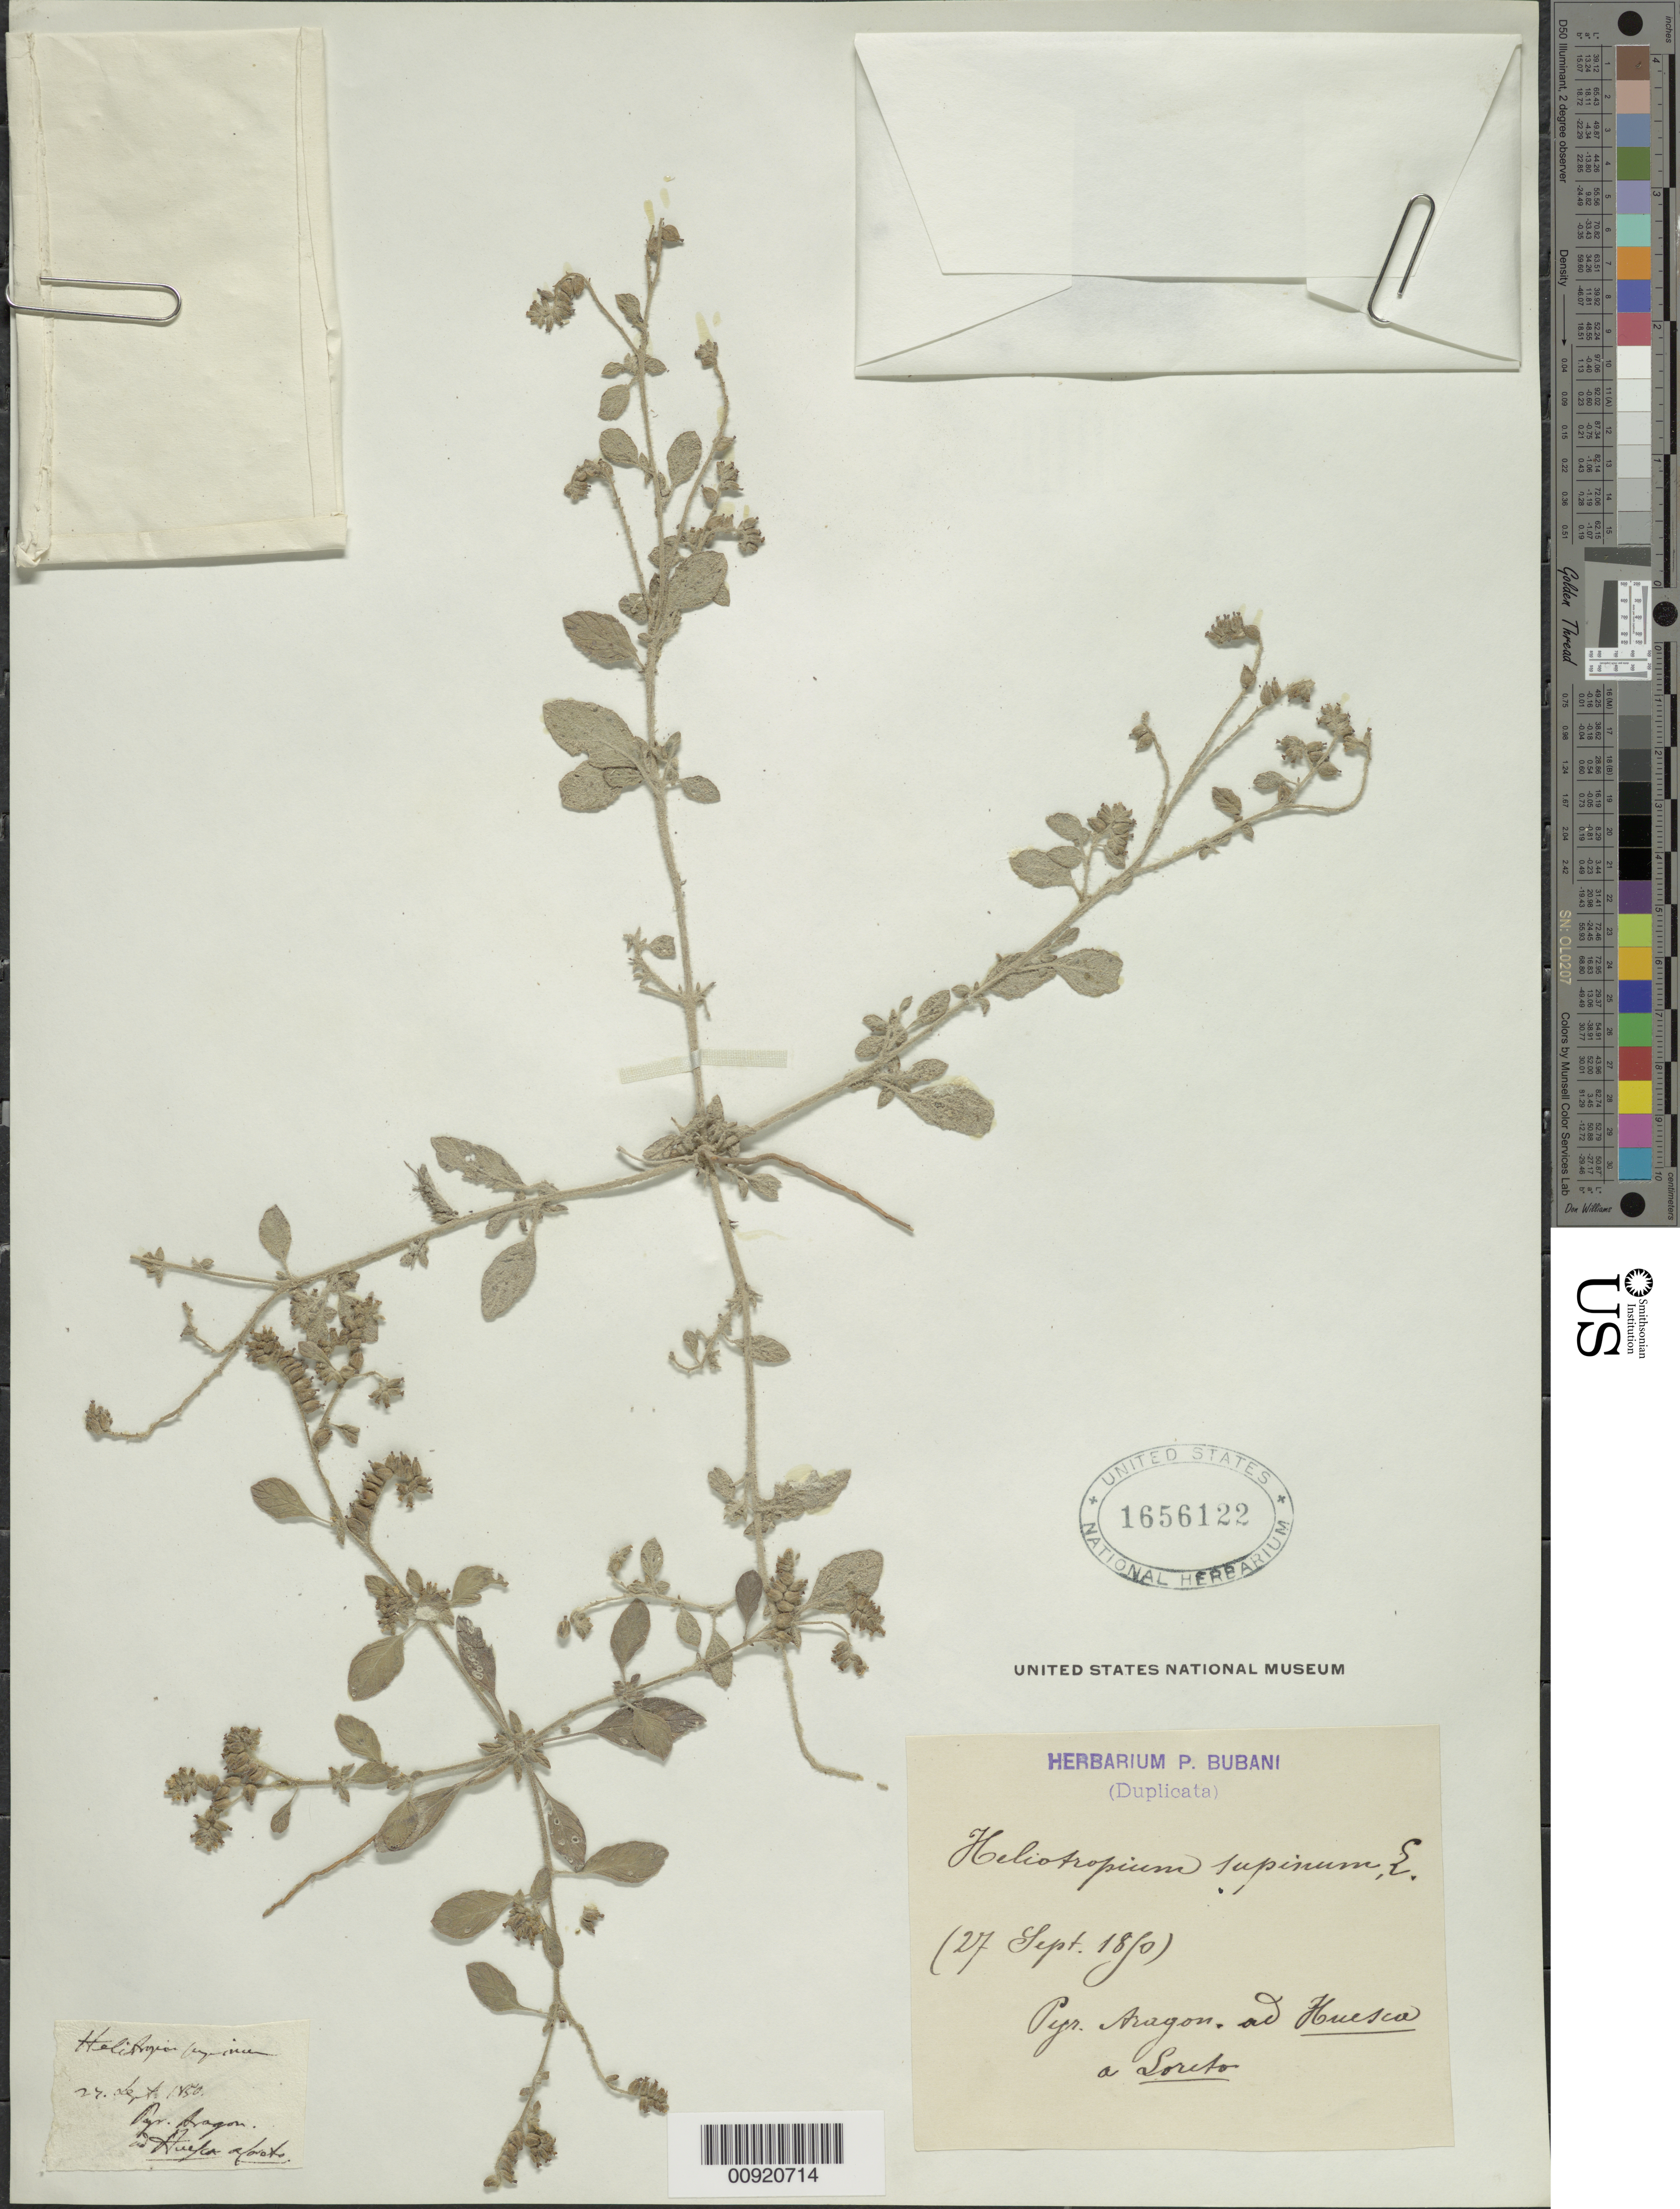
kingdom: Plantae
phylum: Tracheophyta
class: Magnoliopsida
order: Boraginales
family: Heliotropiaceae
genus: Heliotropium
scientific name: Heliotropium supinum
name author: L.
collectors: P. Bubani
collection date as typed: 27 Sep 1850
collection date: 1850-09-27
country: Spain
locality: Pry. Aragon. Ad Huesca a Sorefo.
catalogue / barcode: US 1656122